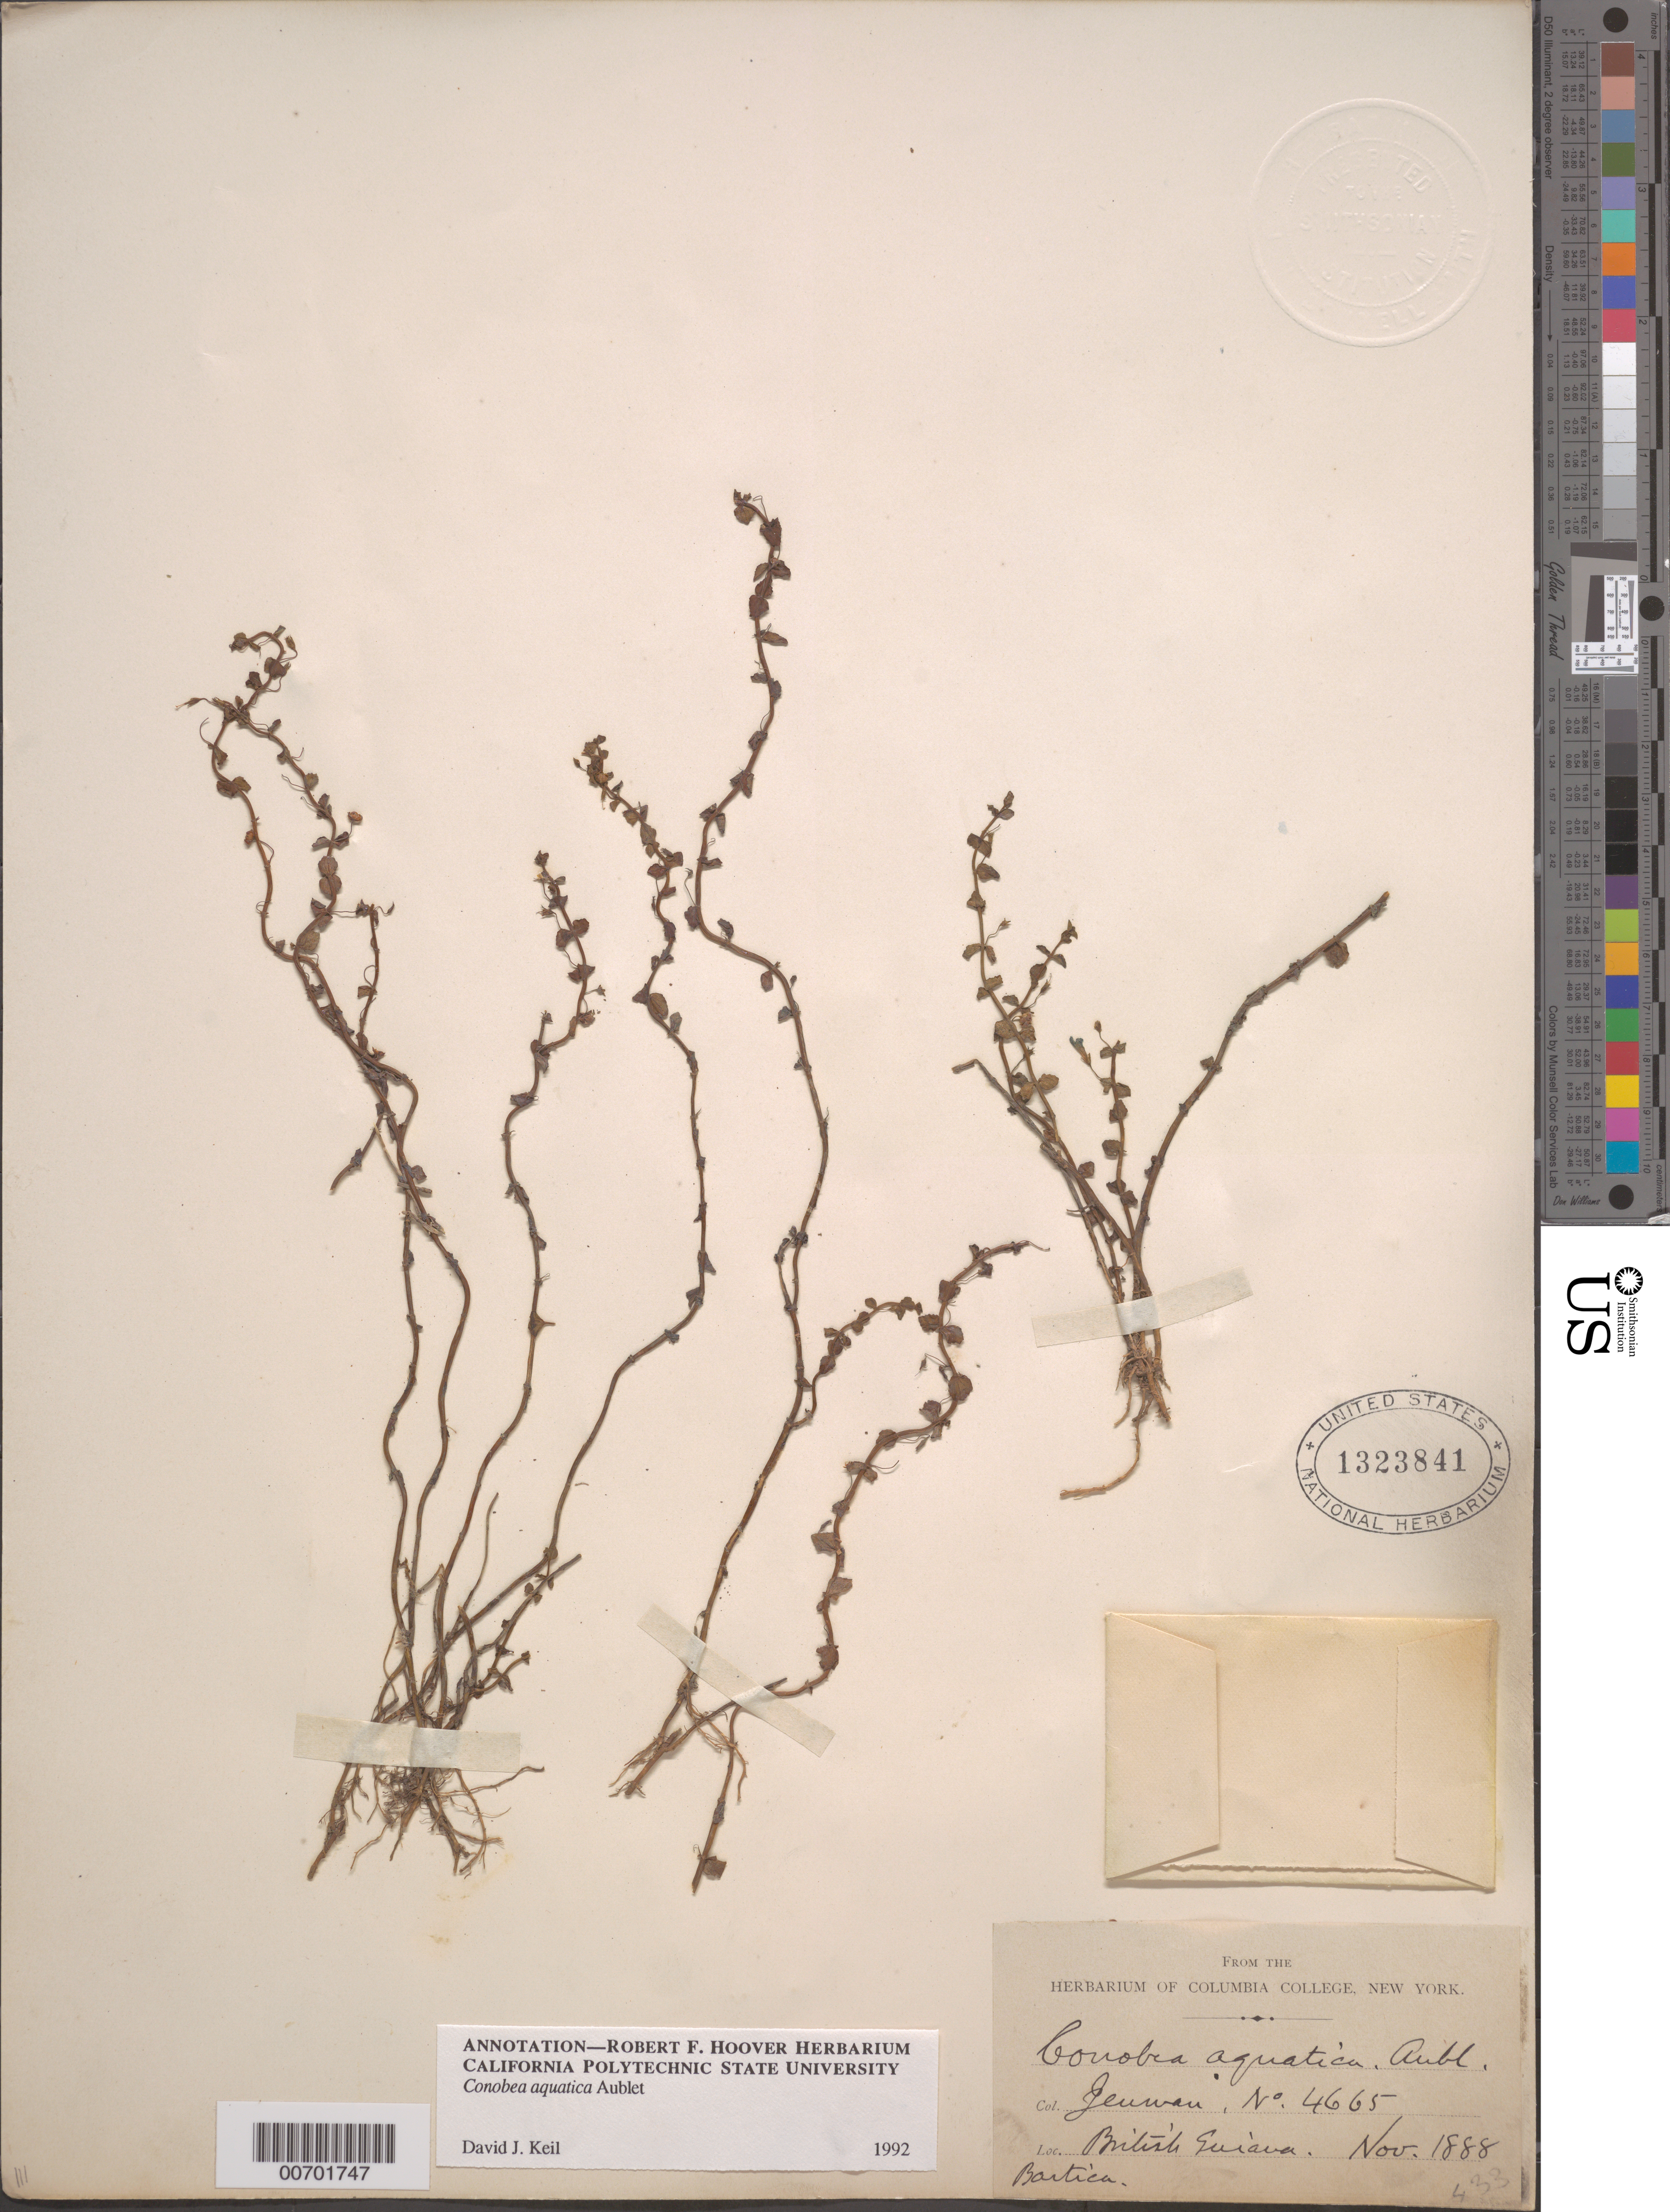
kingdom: Plantae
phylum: Tracheophyta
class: Magnoliopsida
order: Lamiales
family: Plantaginaceae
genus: Conobea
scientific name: Conobea aquatica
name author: Aubl.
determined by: Keil, D. J.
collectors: G. S. Jenman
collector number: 4665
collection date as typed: November 1888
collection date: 1888-11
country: Guyana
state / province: Cuyuni-Mazaruni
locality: Bartica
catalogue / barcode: US 1323841